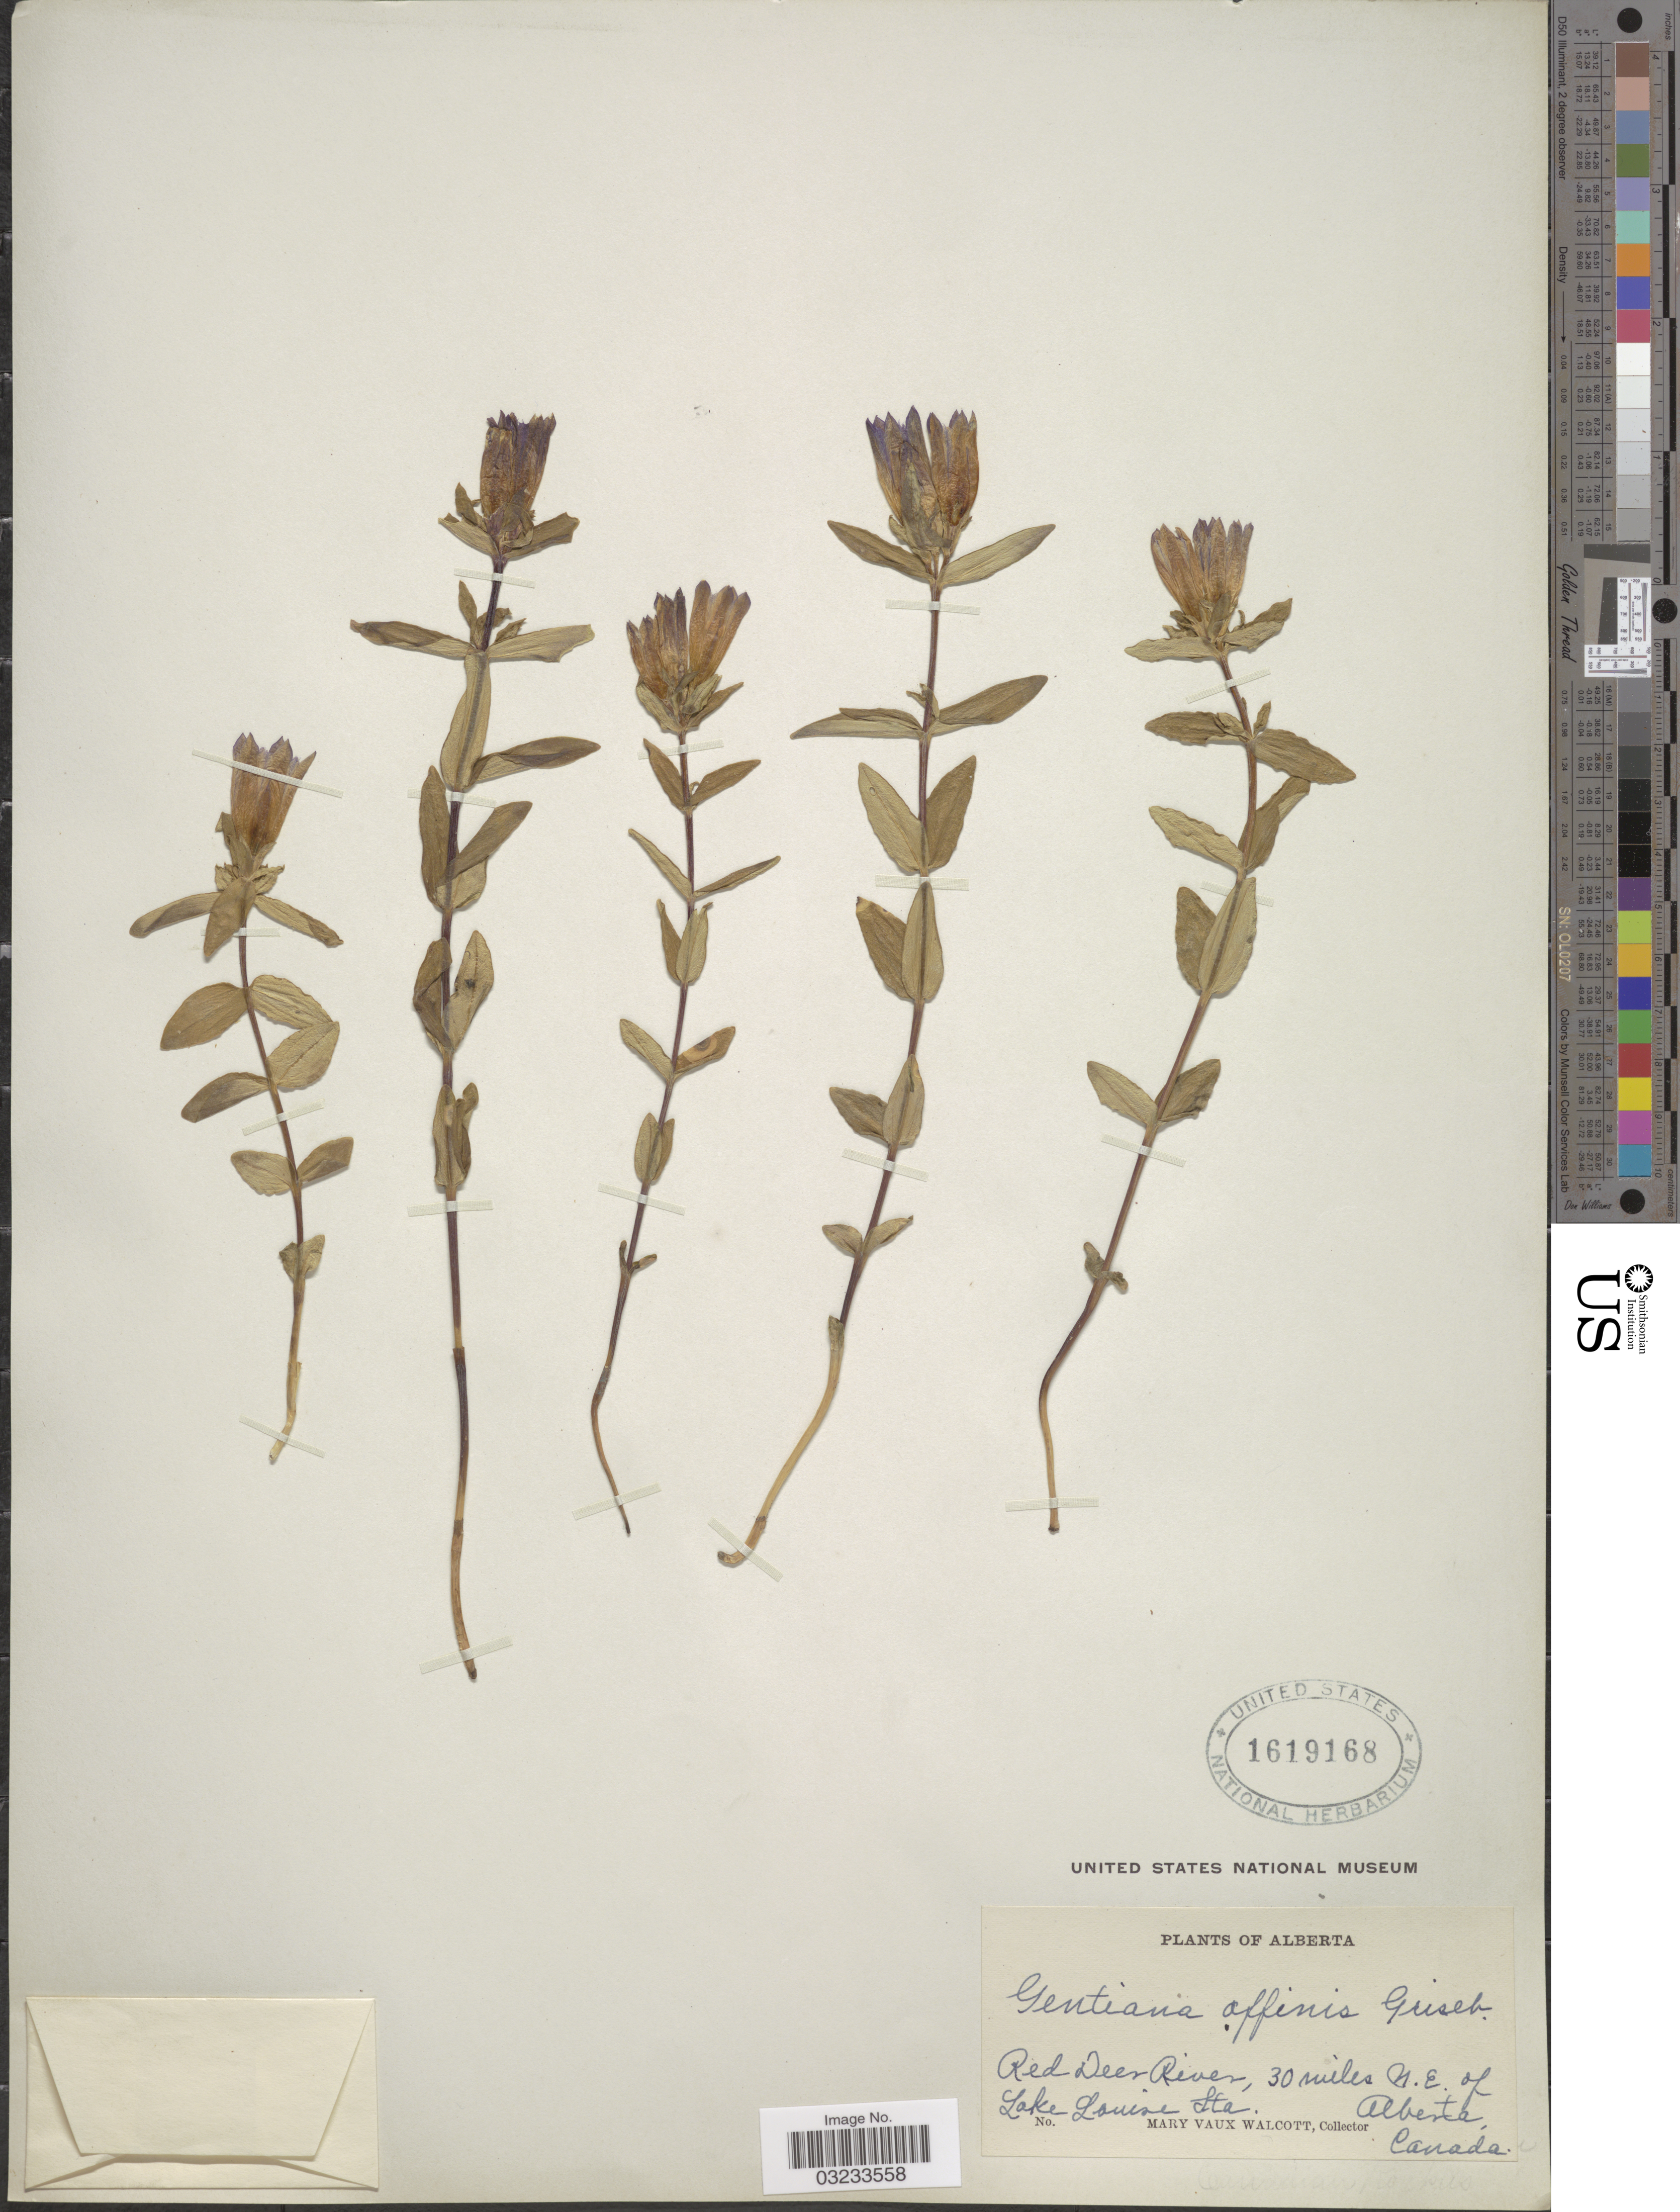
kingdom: Plantae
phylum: Tracheophyta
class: Magnoliopsida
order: Gentianales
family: Gentianaceae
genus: Gentiana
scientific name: Gentiana affinis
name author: Griseb.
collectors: M. Walcott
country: Canada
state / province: Alberta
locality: Red Deer River, 30 miles N.E. of Alberta. Lake Louise Sta.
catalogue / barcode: US 1619168